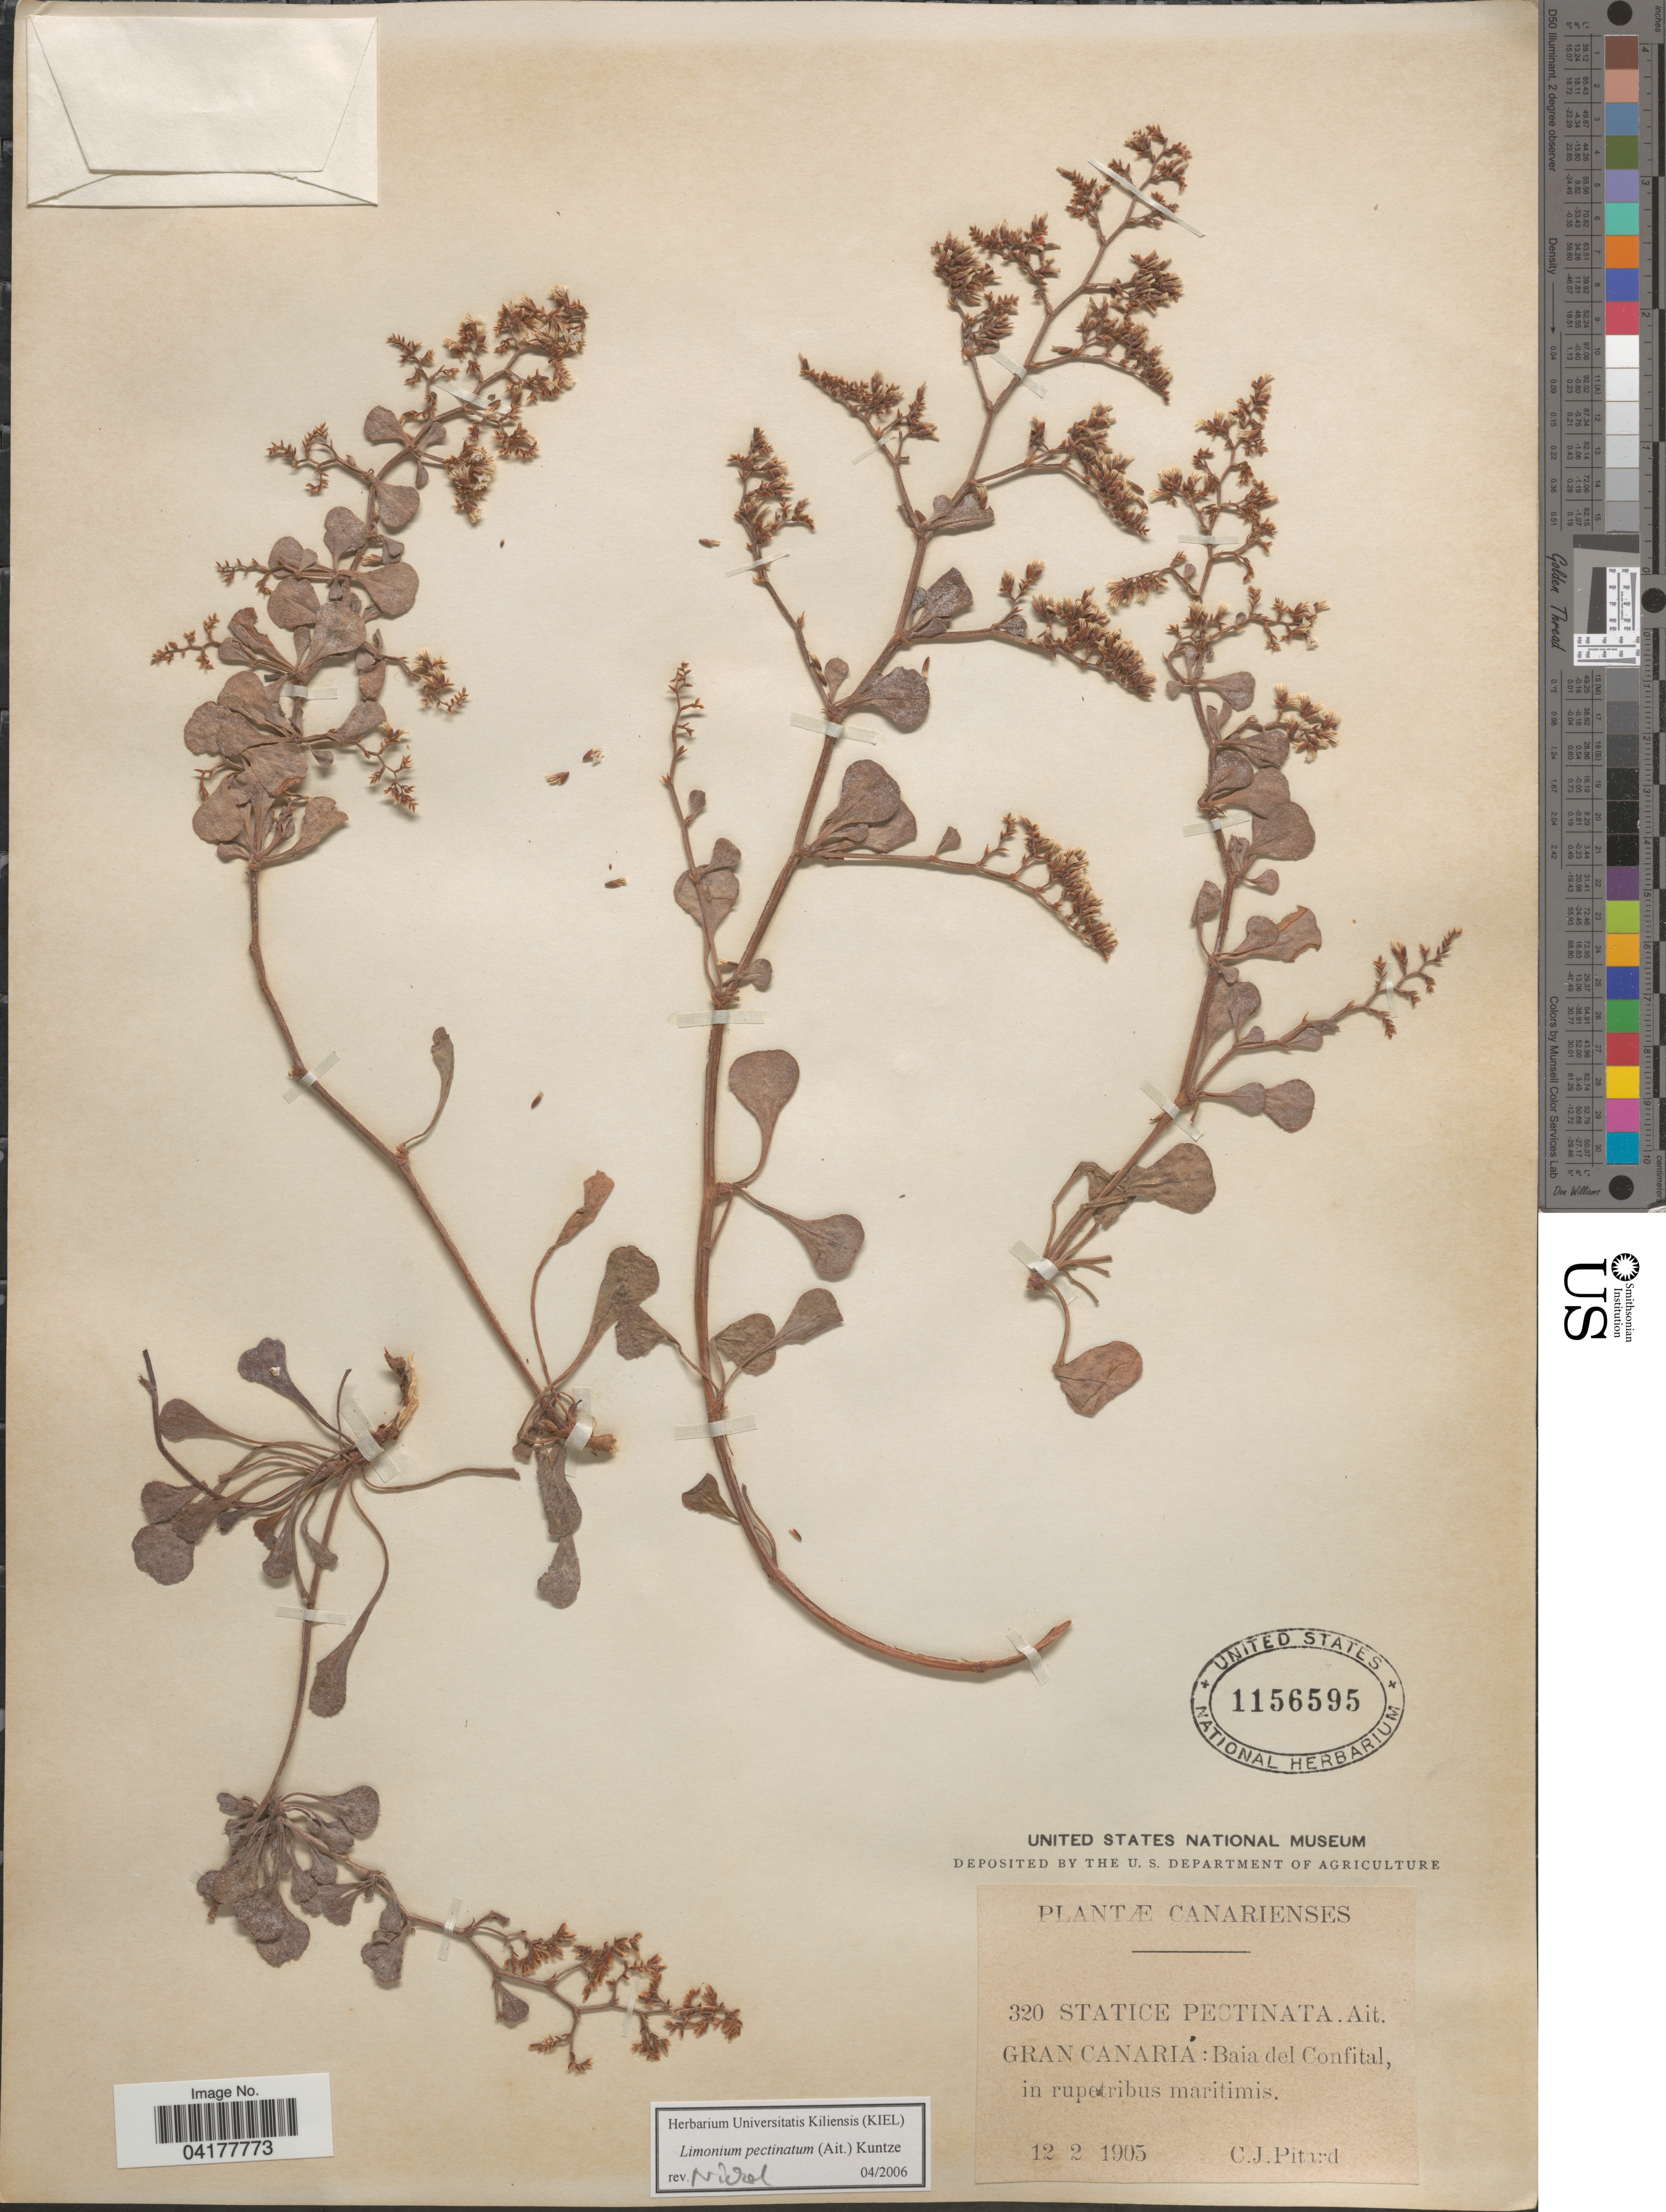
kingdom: Plantae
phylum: Tracheophyta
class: Magnoliopsida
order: Caryophyllales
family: Plumbaginaceae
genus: Limonium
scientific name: Limonium pectinatum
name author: Kuntze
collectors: C. Pitard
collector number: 320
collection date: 1905-02-12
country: Spain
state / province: Canarias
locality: Canarienses. Gran Canaria:Baia del Confital.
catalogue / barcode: US 1156595